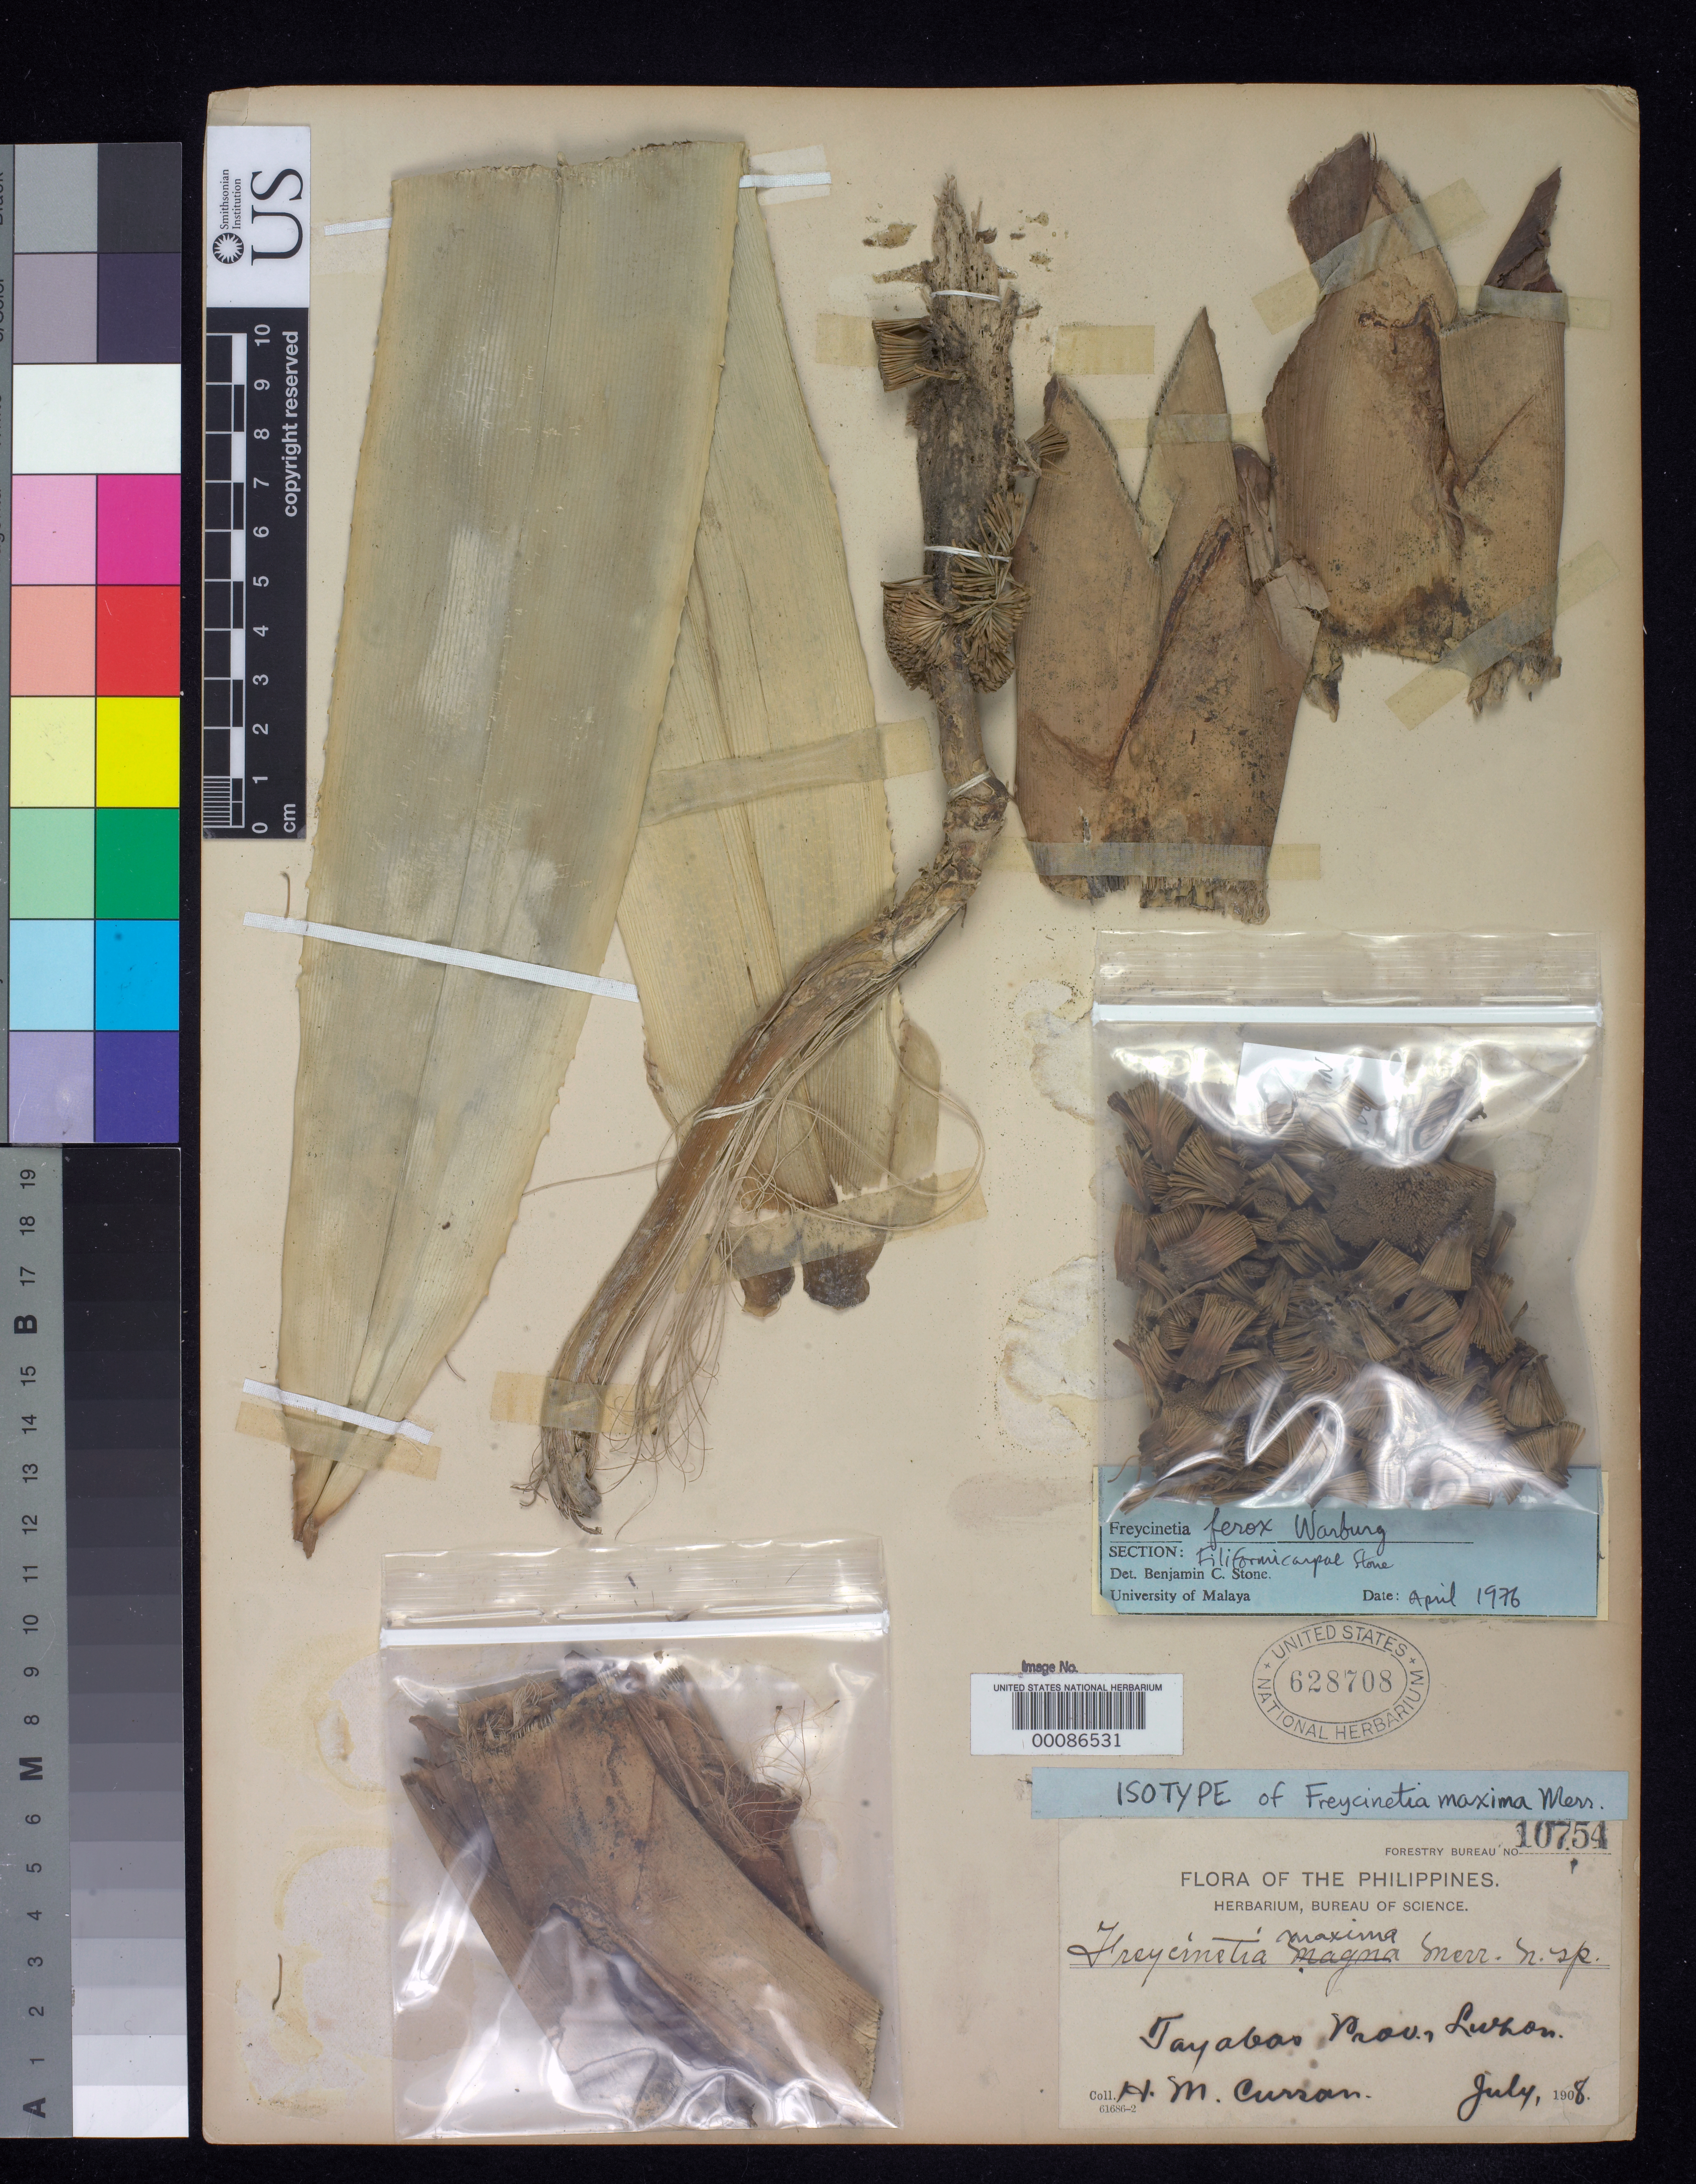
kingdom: Plantae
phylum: Tracheophyta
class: Liliopsida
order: Pandanales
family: Pandanaceae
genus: Freycinetia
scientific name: Freycinetia maxima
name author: Merr.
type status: Syntype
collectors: H. M. Curran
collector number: Bur. Sci. 10754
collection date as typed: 22 Jul 1908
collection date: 1908-07-22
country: Philippines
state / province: Calabarzon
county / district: Quezon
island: Luzon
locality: Malichoi.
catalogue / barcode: US 628708